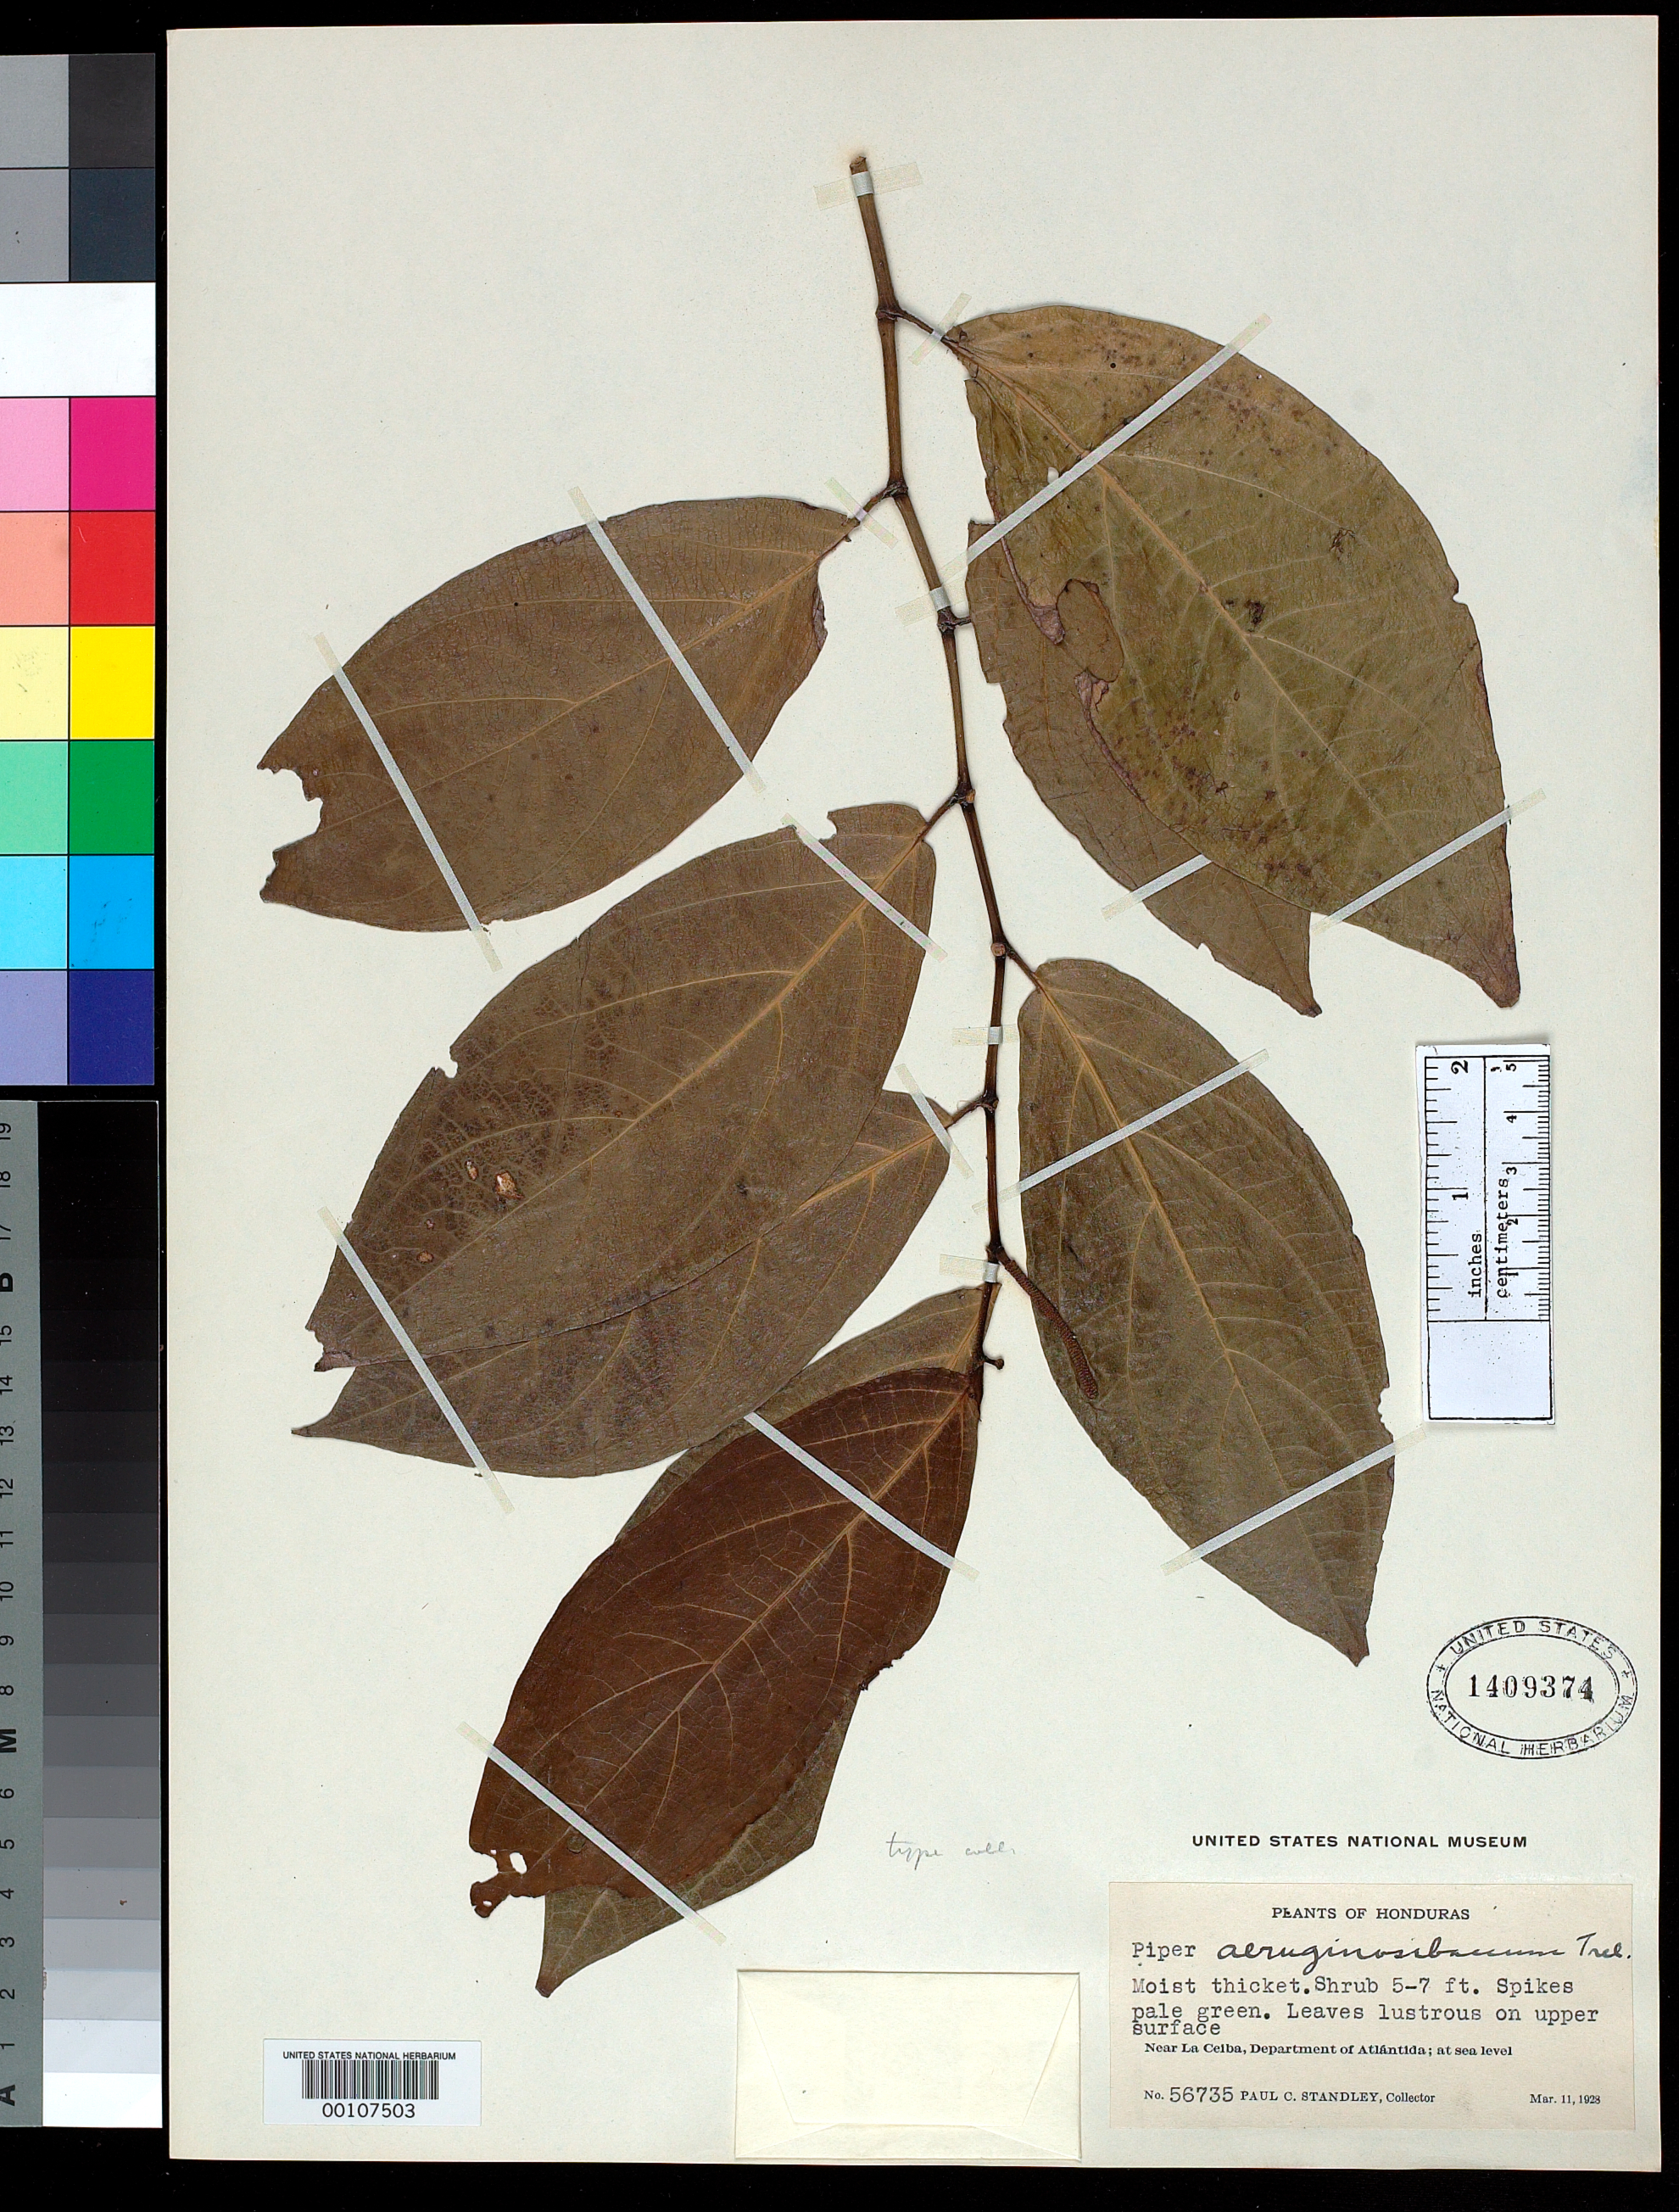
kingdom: Plantae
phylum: Tracheophyta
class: Magnoliopsida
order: Piperales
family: Piperaceae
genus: Piper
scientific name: Piper aeruginosibaccum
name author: Trel.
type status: Isotype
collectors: P. C. Standley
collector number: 56735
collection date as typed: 11 Mar 1928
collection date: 1928-03-11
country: Honduras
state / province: Atlántida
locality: La Ceiba.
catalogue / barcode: US 1409374